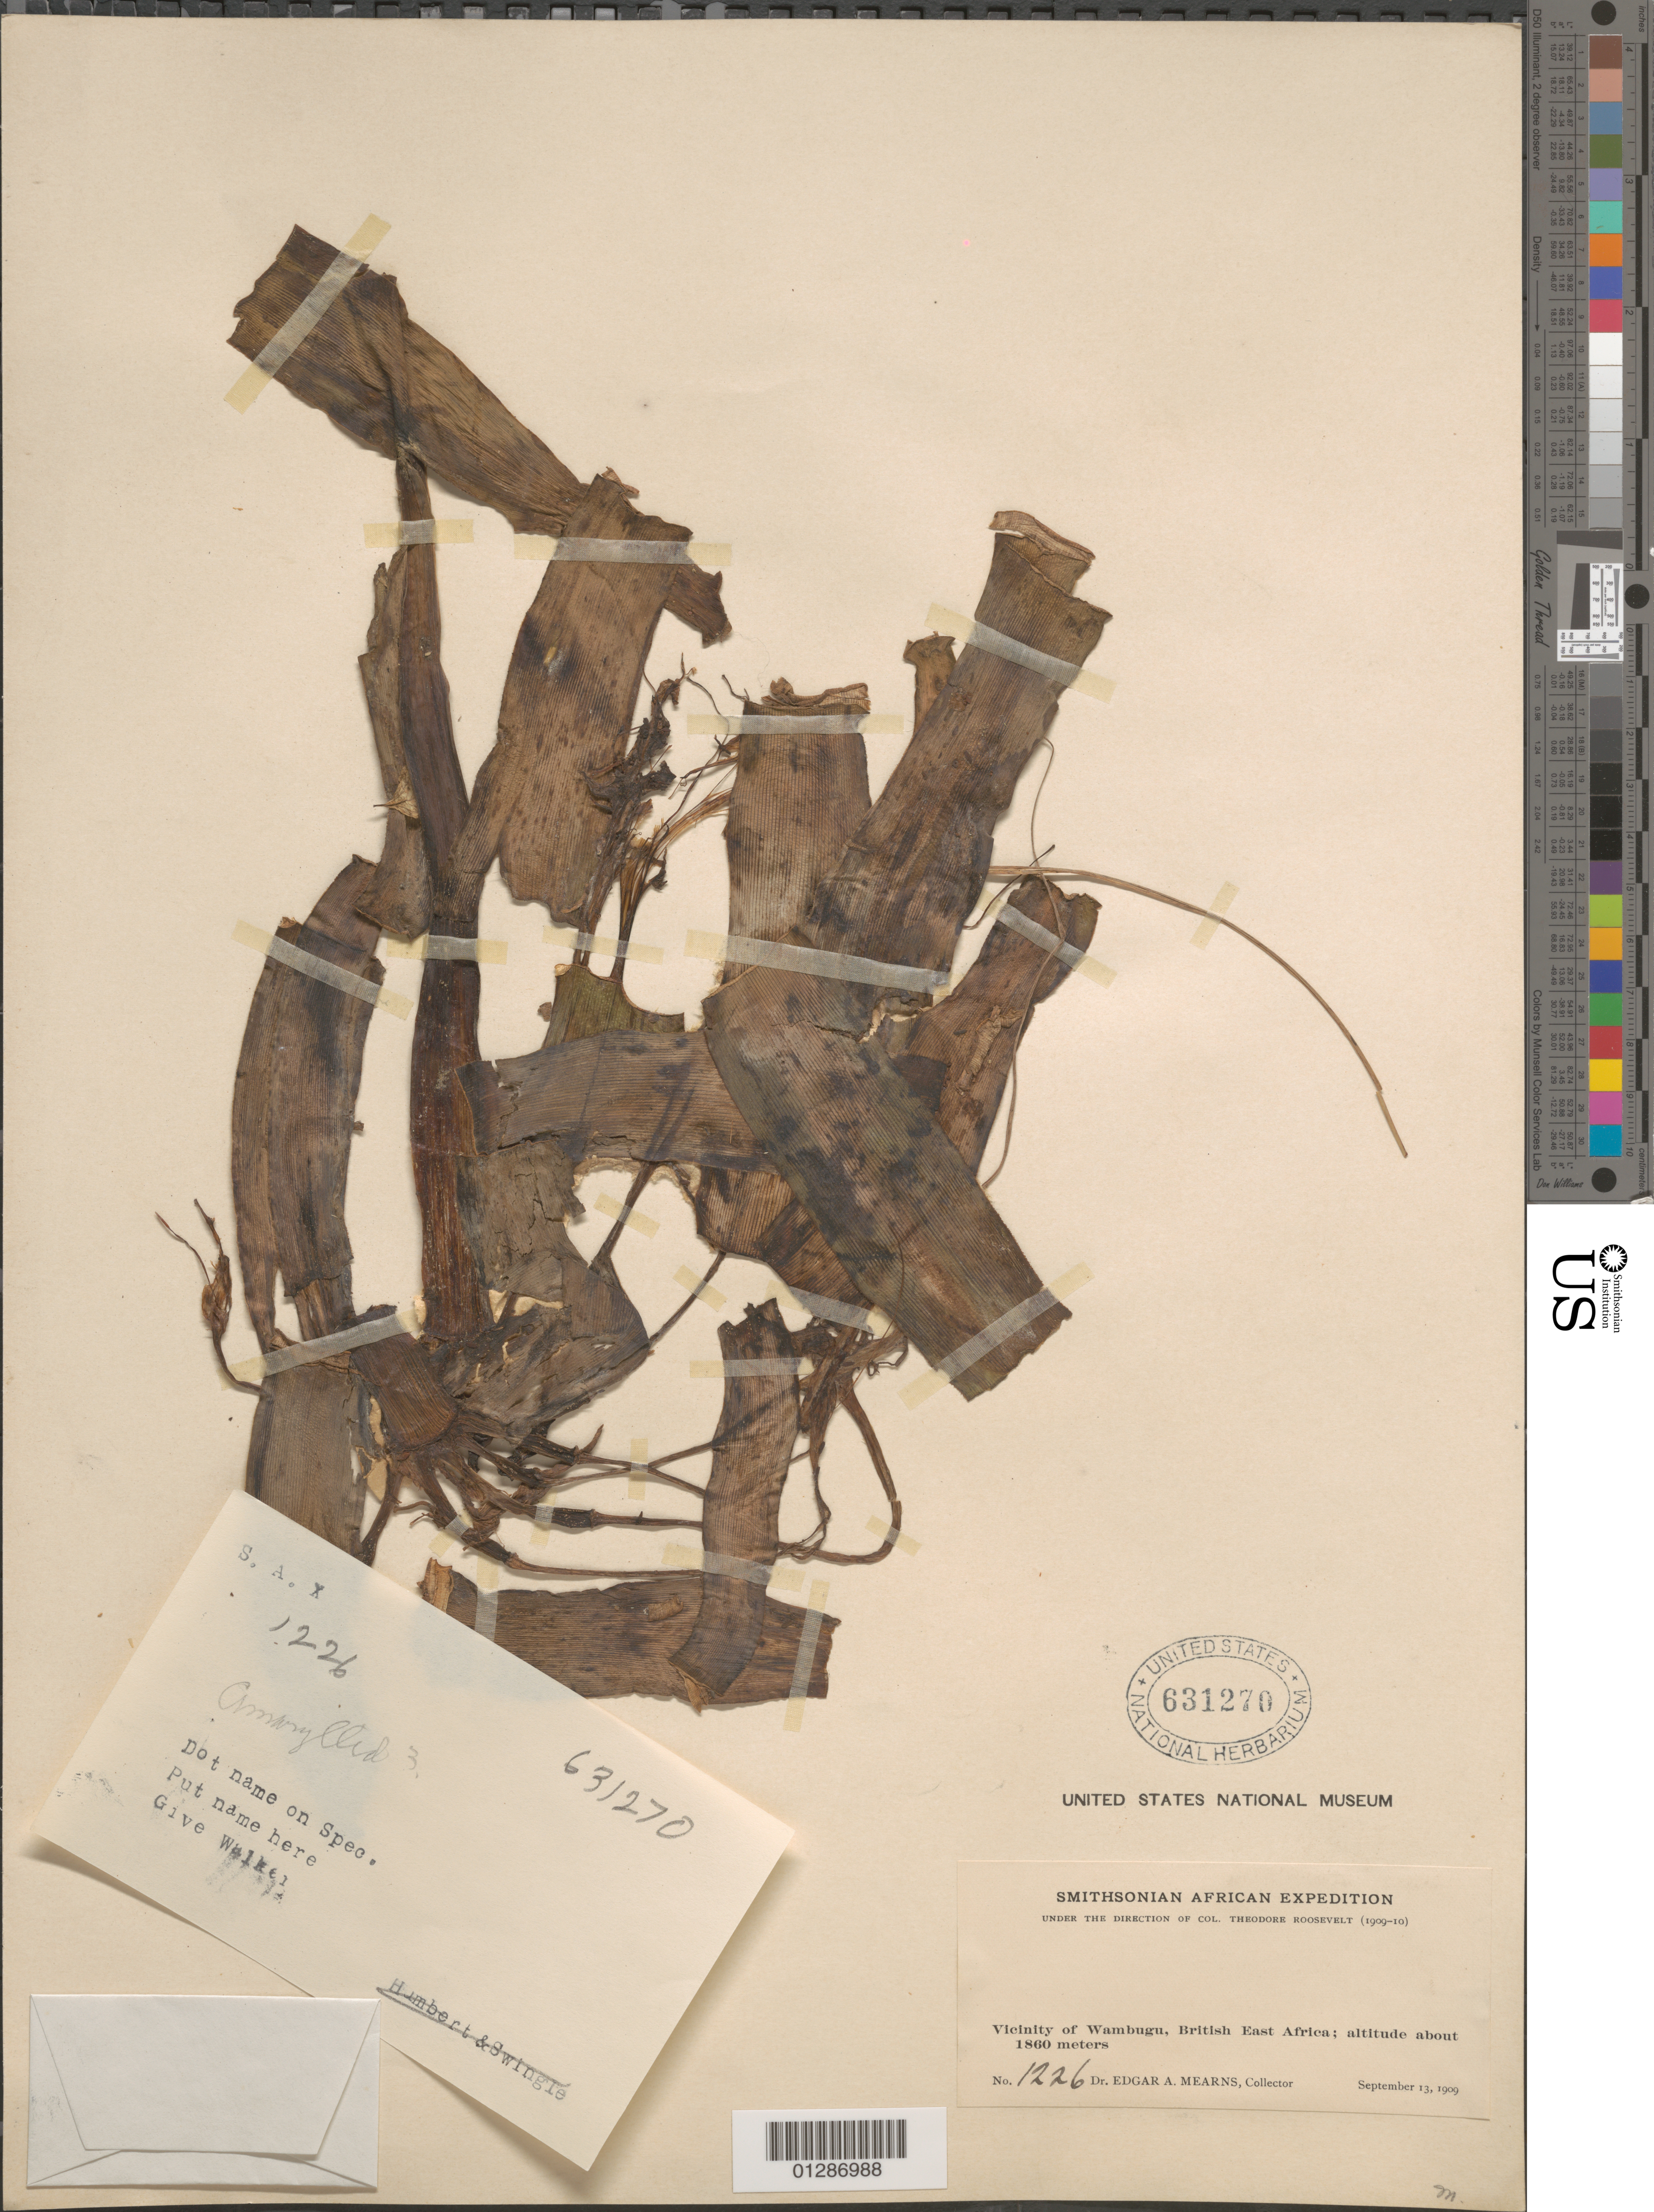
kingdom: Plantae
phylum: Tracheophyta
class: Liliopsida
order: Asparagales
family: Amaryllidaceae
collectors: E. A. Mearns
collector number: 1226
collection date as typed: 13 Sep 1909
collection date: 1909-09-13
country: Kenya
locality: British East Africa. Vicinity of Wambugu.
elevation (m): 1860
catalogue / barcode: US 631270